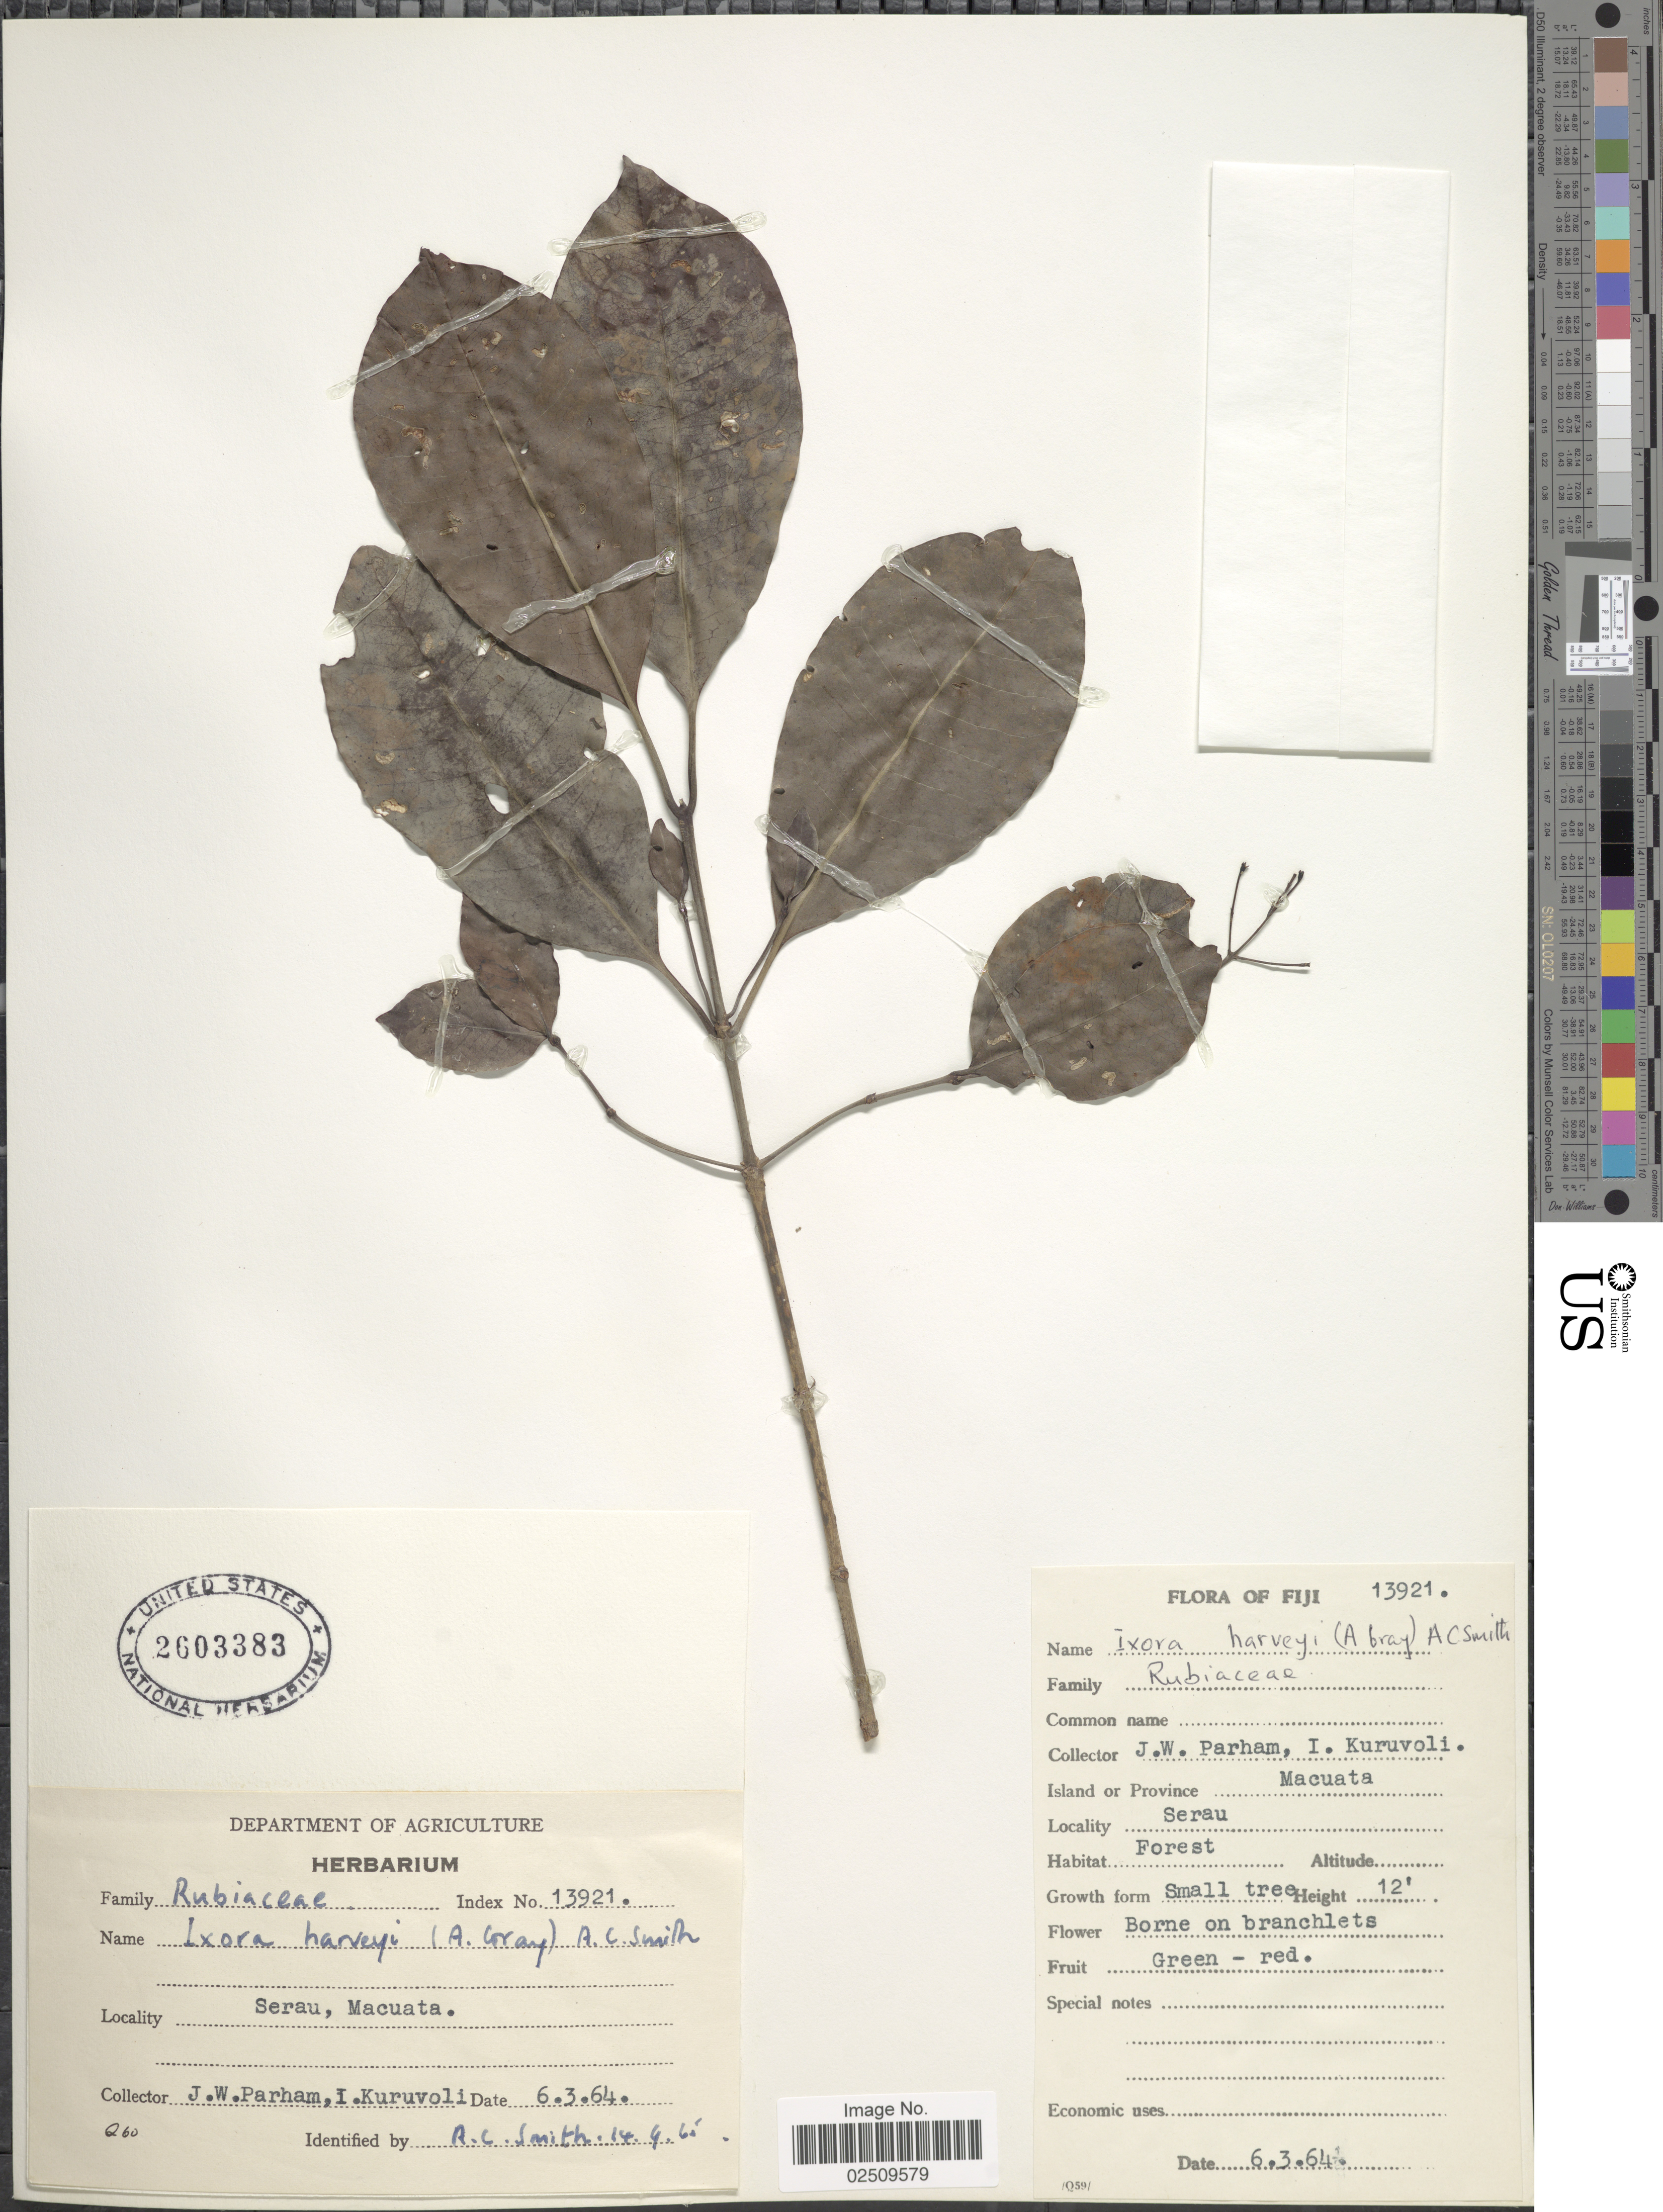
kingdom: Plantae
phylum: Tracheophyta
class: Magnoliopsida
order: Gentianales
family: Rubiaceae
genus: Ixora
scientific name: Ixora harveyi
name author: (A. Gray) A.C. Sm.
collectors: J. Parham & I. Kuruvoli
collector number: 13921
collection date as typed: Transcribed d/m/y: 6/3/64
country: Fiji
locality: Island or Province Macuata, Serua, Forest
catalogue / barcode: US 2603383